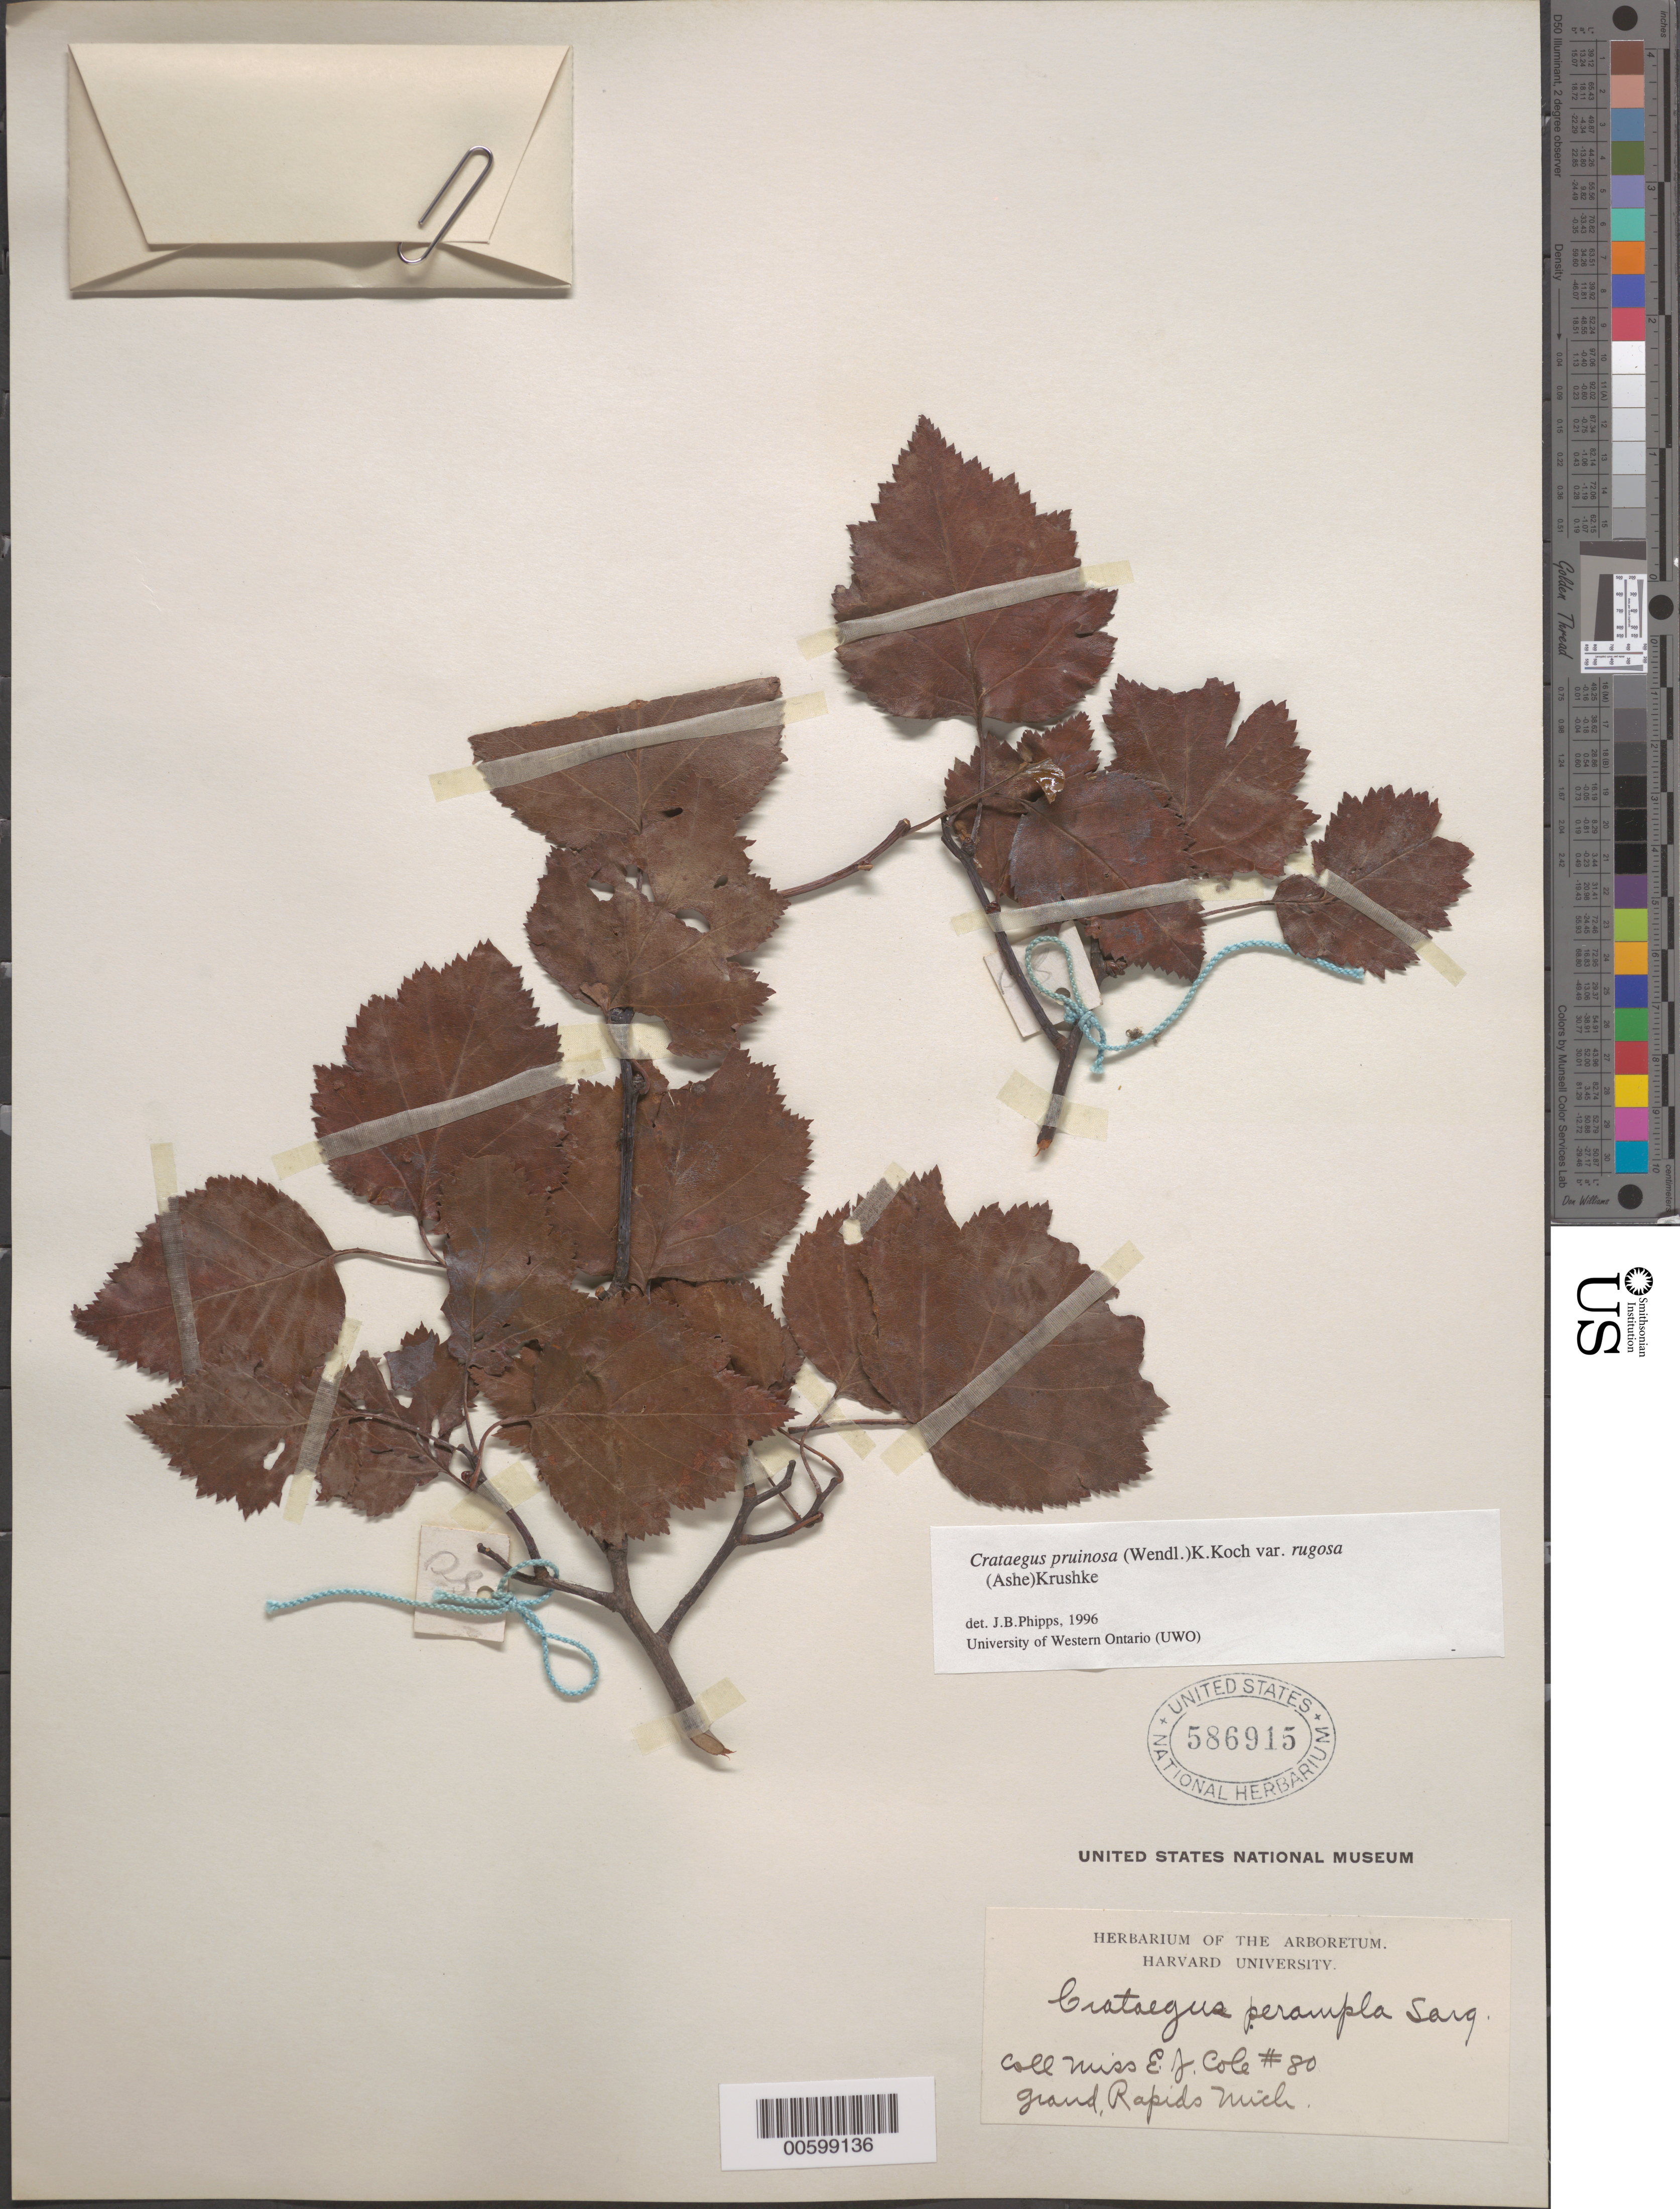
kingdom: Plantae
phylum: Tracheophyta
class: Magnoliopsida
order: Rosales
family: Rosaceae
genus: Crataegus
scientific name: Crataegus pruinosa var. rugosa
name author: (Ashe) Kruschke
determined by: Phipps, James B., (UWO), University of Western Ontario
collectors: E. Cole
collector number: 80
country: United States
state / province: Michigan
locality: Grand Rapids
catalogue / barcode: US 586915